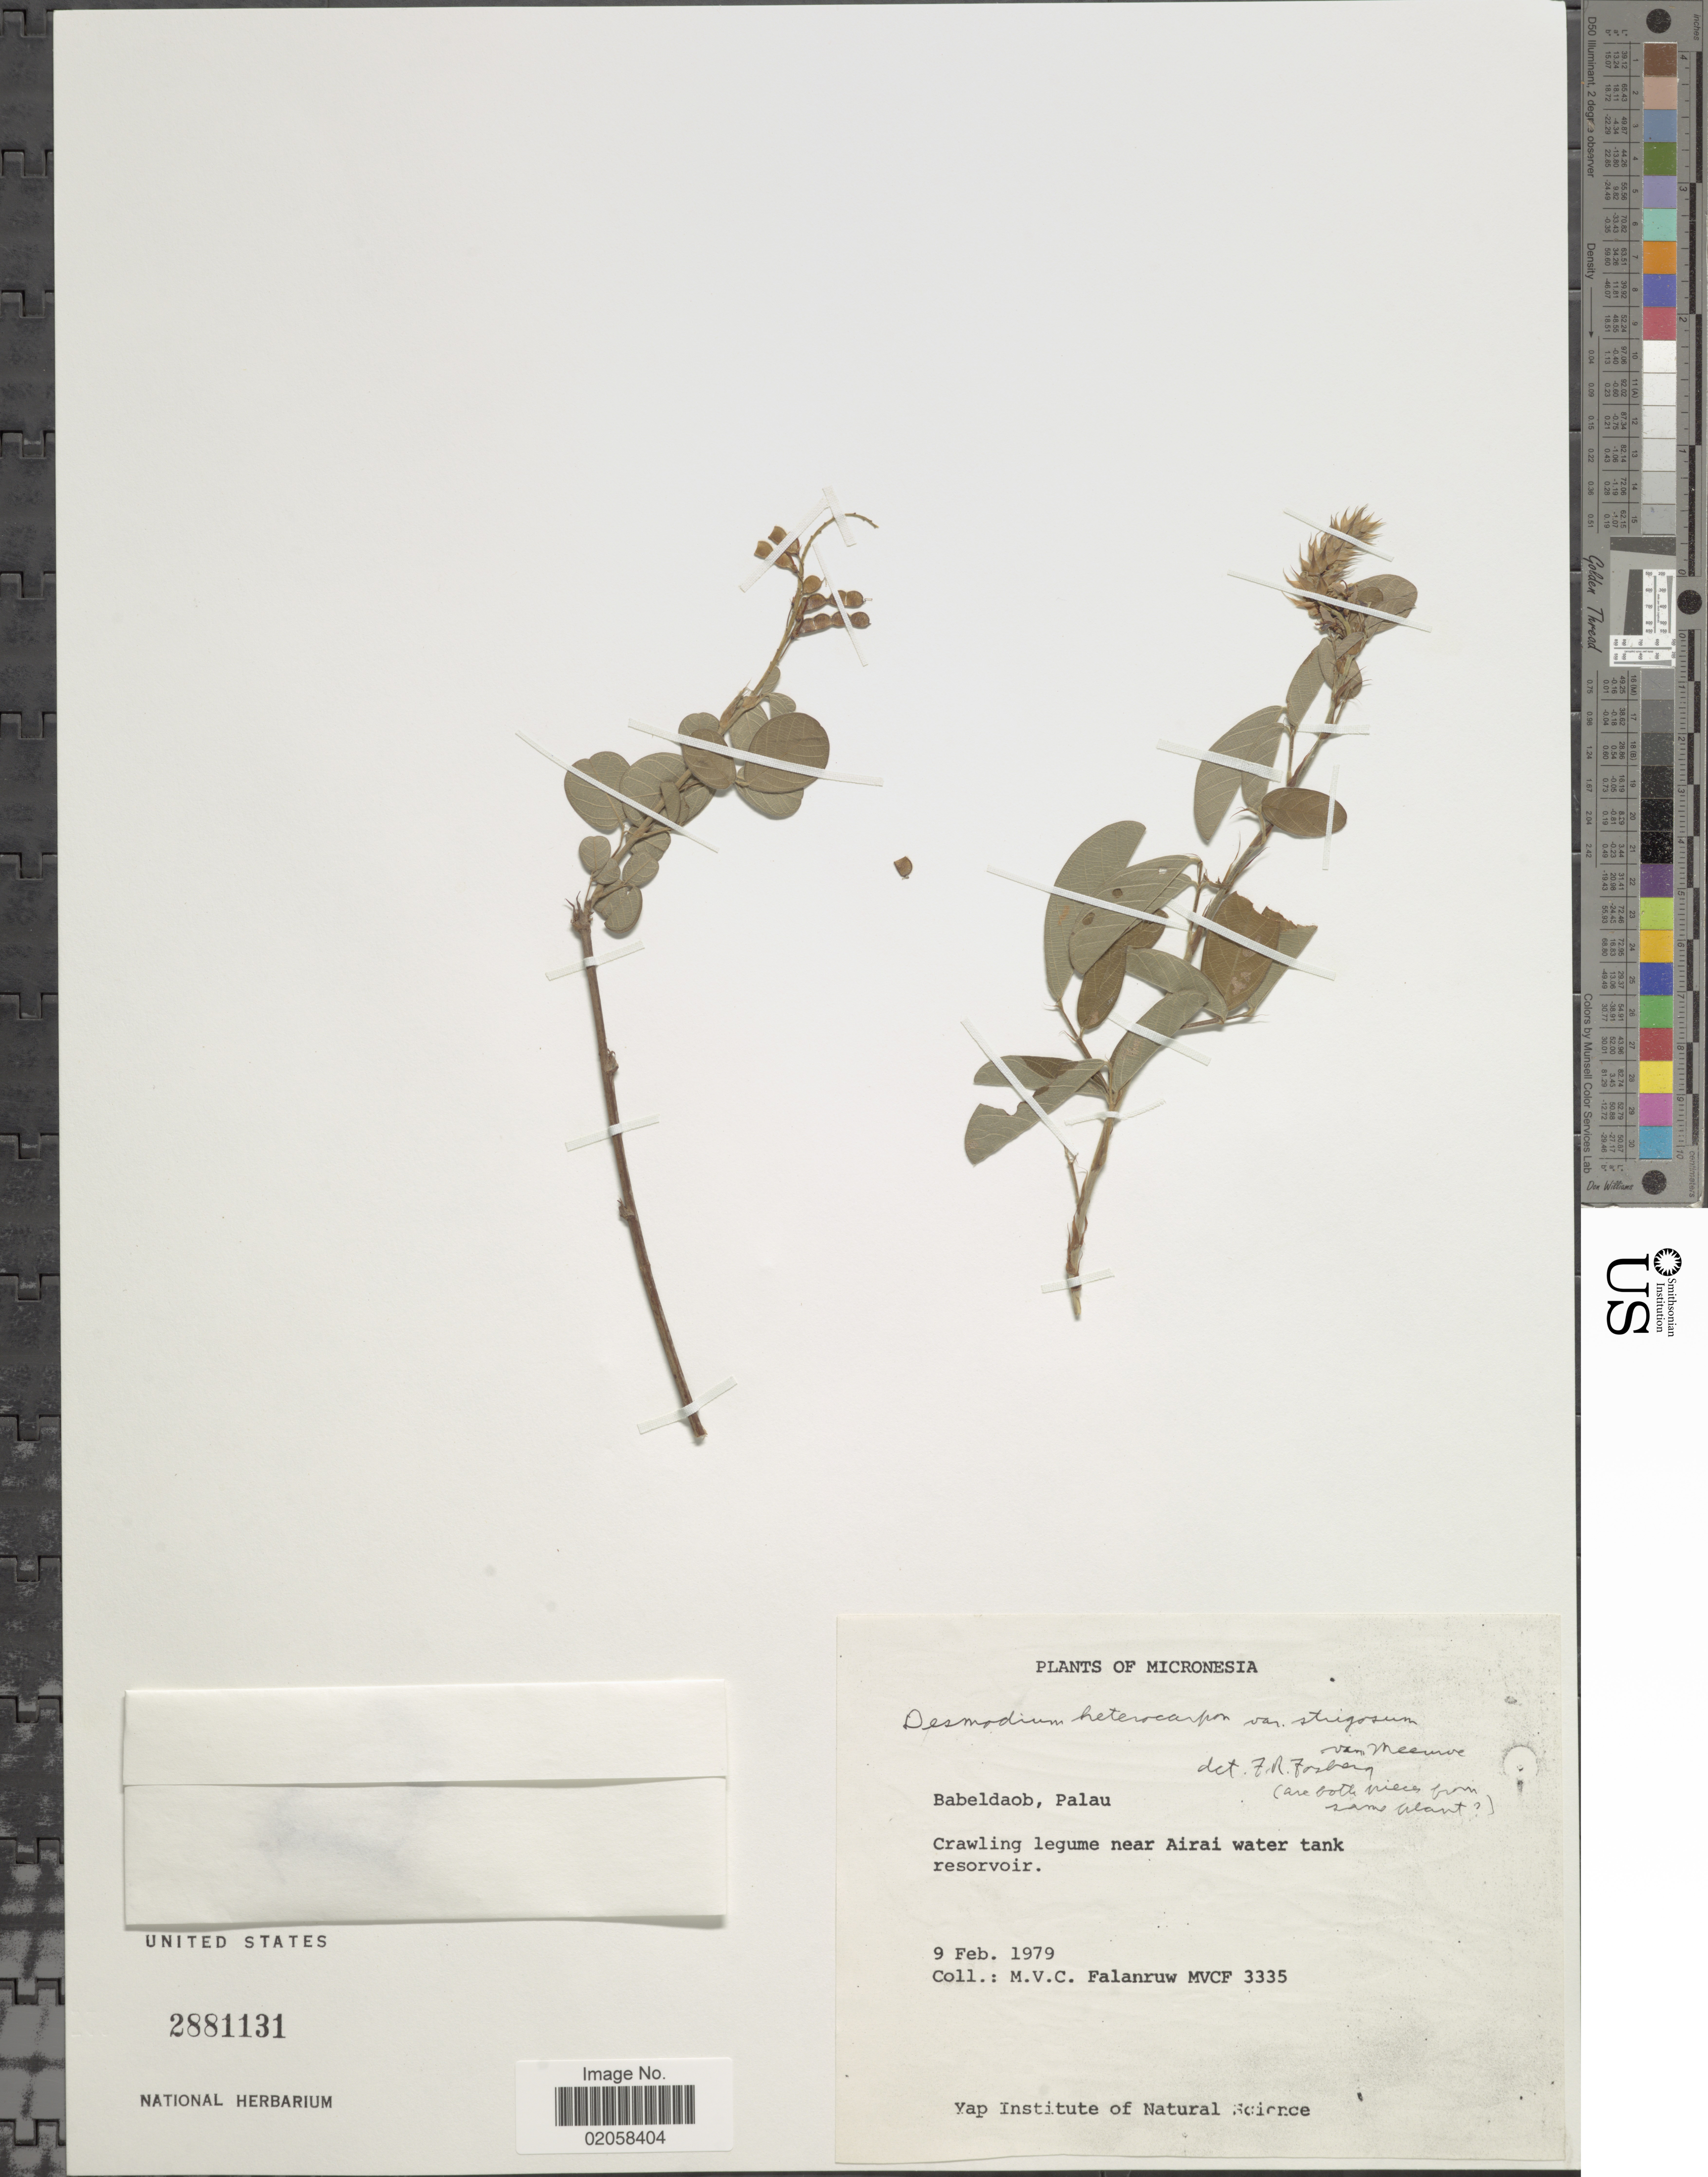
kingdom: Plantae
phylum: Tracheophyta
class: Magnoliopsida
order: Fabales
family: Fabaceae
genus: Grona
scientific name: Grona heterocarpos var. strigosa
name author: (Meeuwen) H. Ohashi & K. Ohashi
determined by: Strong, Mark T., (BOT), Smithsonian Institution - National Museum of Natural History (UNITED STATES)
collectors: M. V. Falanruw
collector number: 3335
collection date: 1979-02-09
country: Palau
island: Babeldaob [Babelthuap]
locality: Babeldaob, Palau, Crawling legume near Airai water tank resorvoir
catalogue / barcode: US 2881131